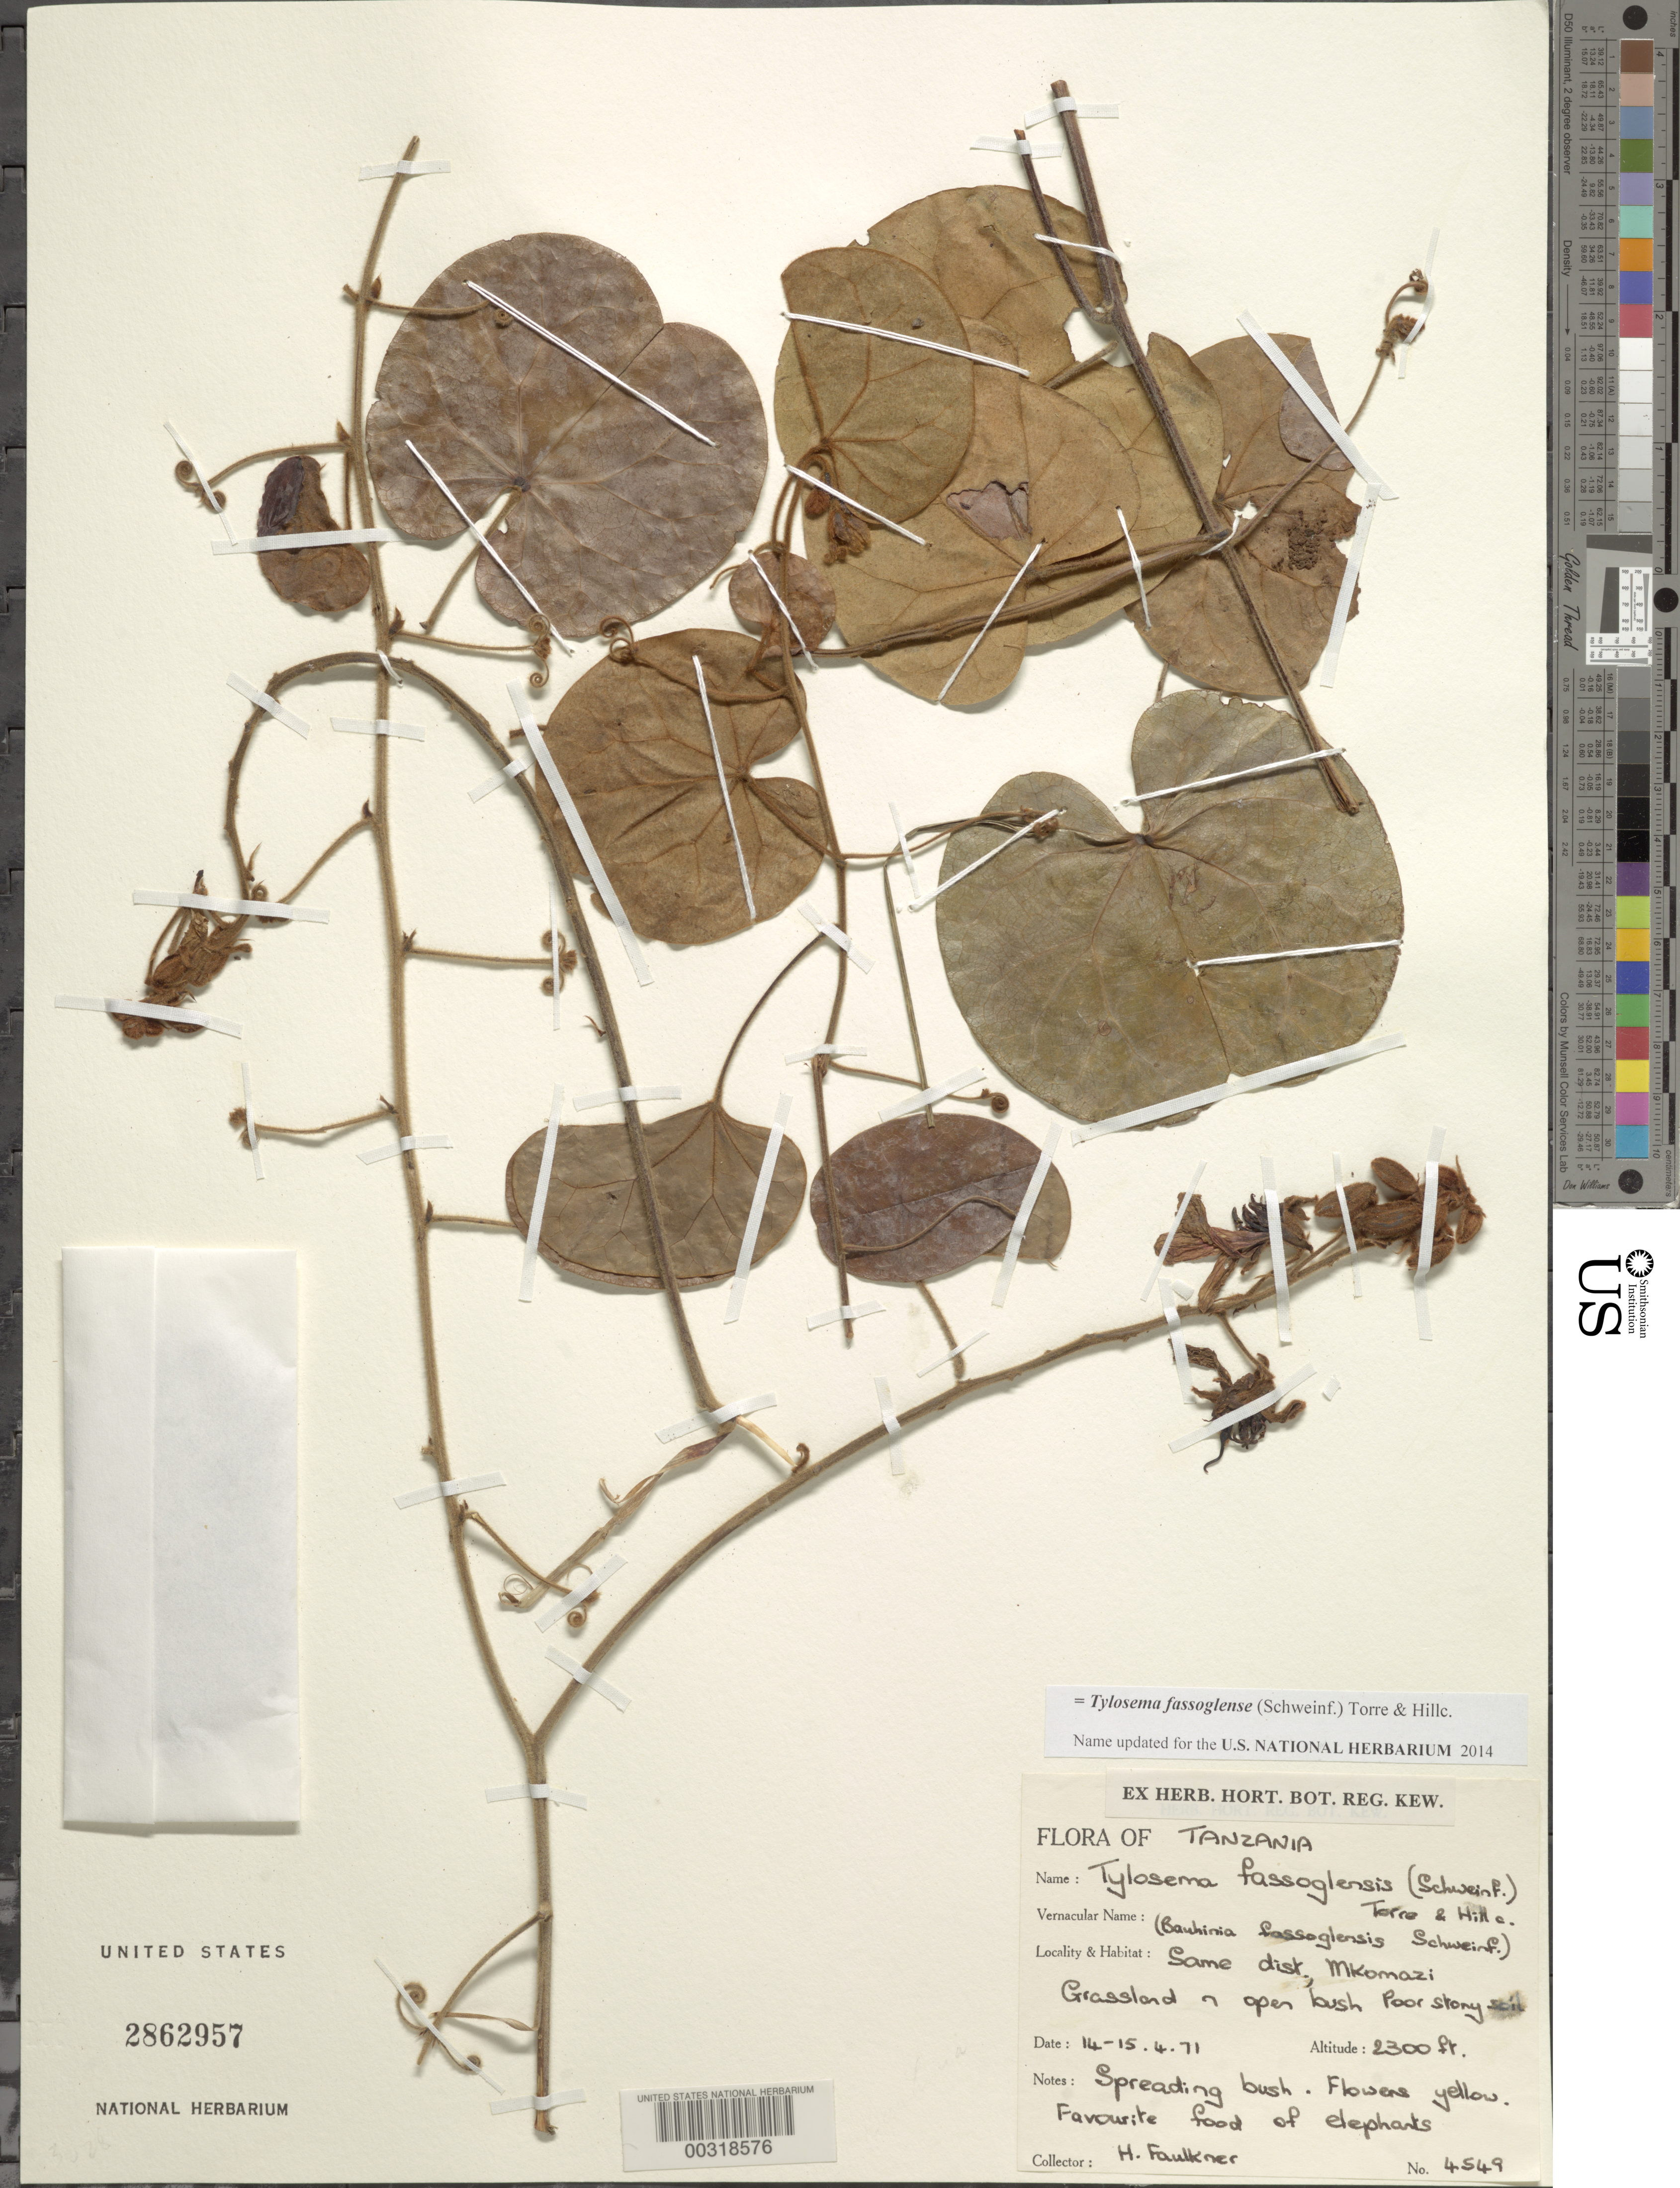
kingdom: Plantae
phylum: Tracheophyta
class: Magnoliopsida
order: Fabales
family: Fabaceae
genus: Tylosema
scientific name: Tylosema fassoglense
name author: (Kotschy ex Schweinf.) Torre & Hillc.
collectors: H. Faulkner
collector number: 4549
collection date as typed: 14 Apr 1971 to 15 Apr 1971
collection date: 1971-04-14/1971-04-15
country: Tanzania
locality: Mkomazi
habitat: Grassland or open bush; poor stony soil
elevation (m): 701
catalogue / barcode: US 2862957